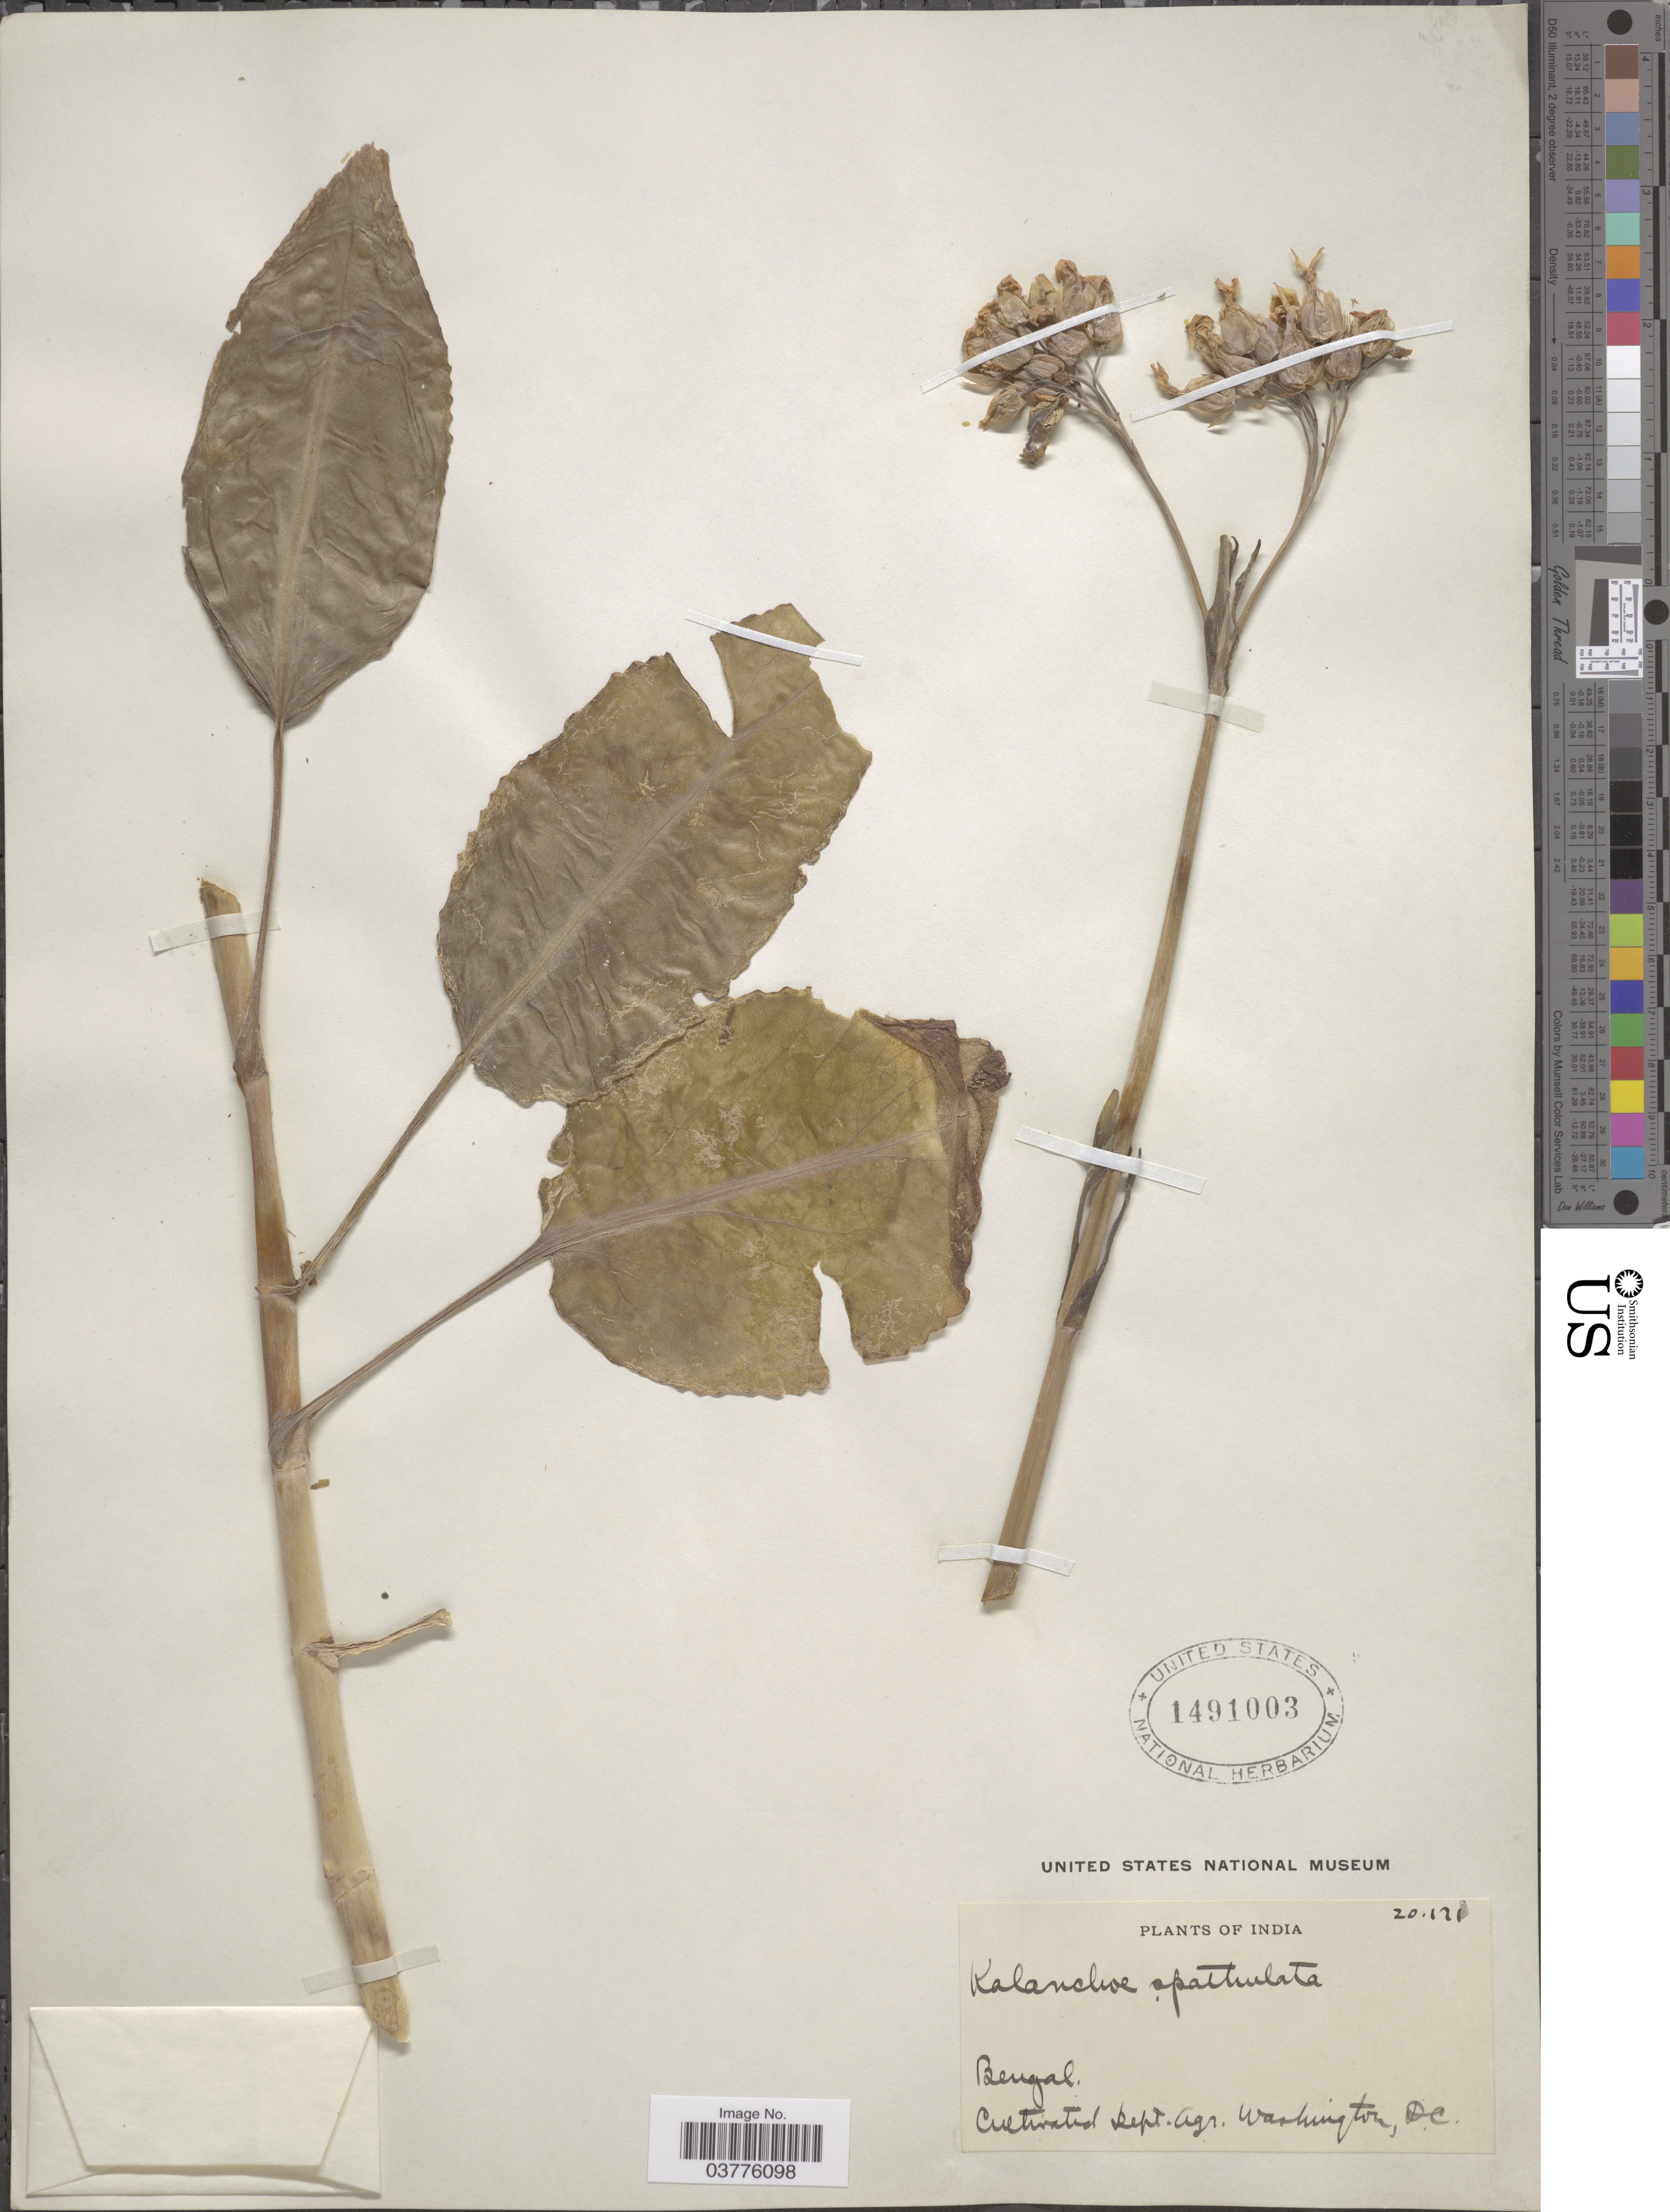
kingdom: Plantae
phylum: Tracheophyta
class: Magnoliopsida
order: Saxifragales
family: Crassulaceae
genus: Kalanchoe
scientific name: Kalanchoe spathulata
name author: DC.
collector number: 20171?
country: United States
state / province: District of Columbia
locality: Dept. Agr. Washington, D. C.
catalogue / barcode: US 1491003